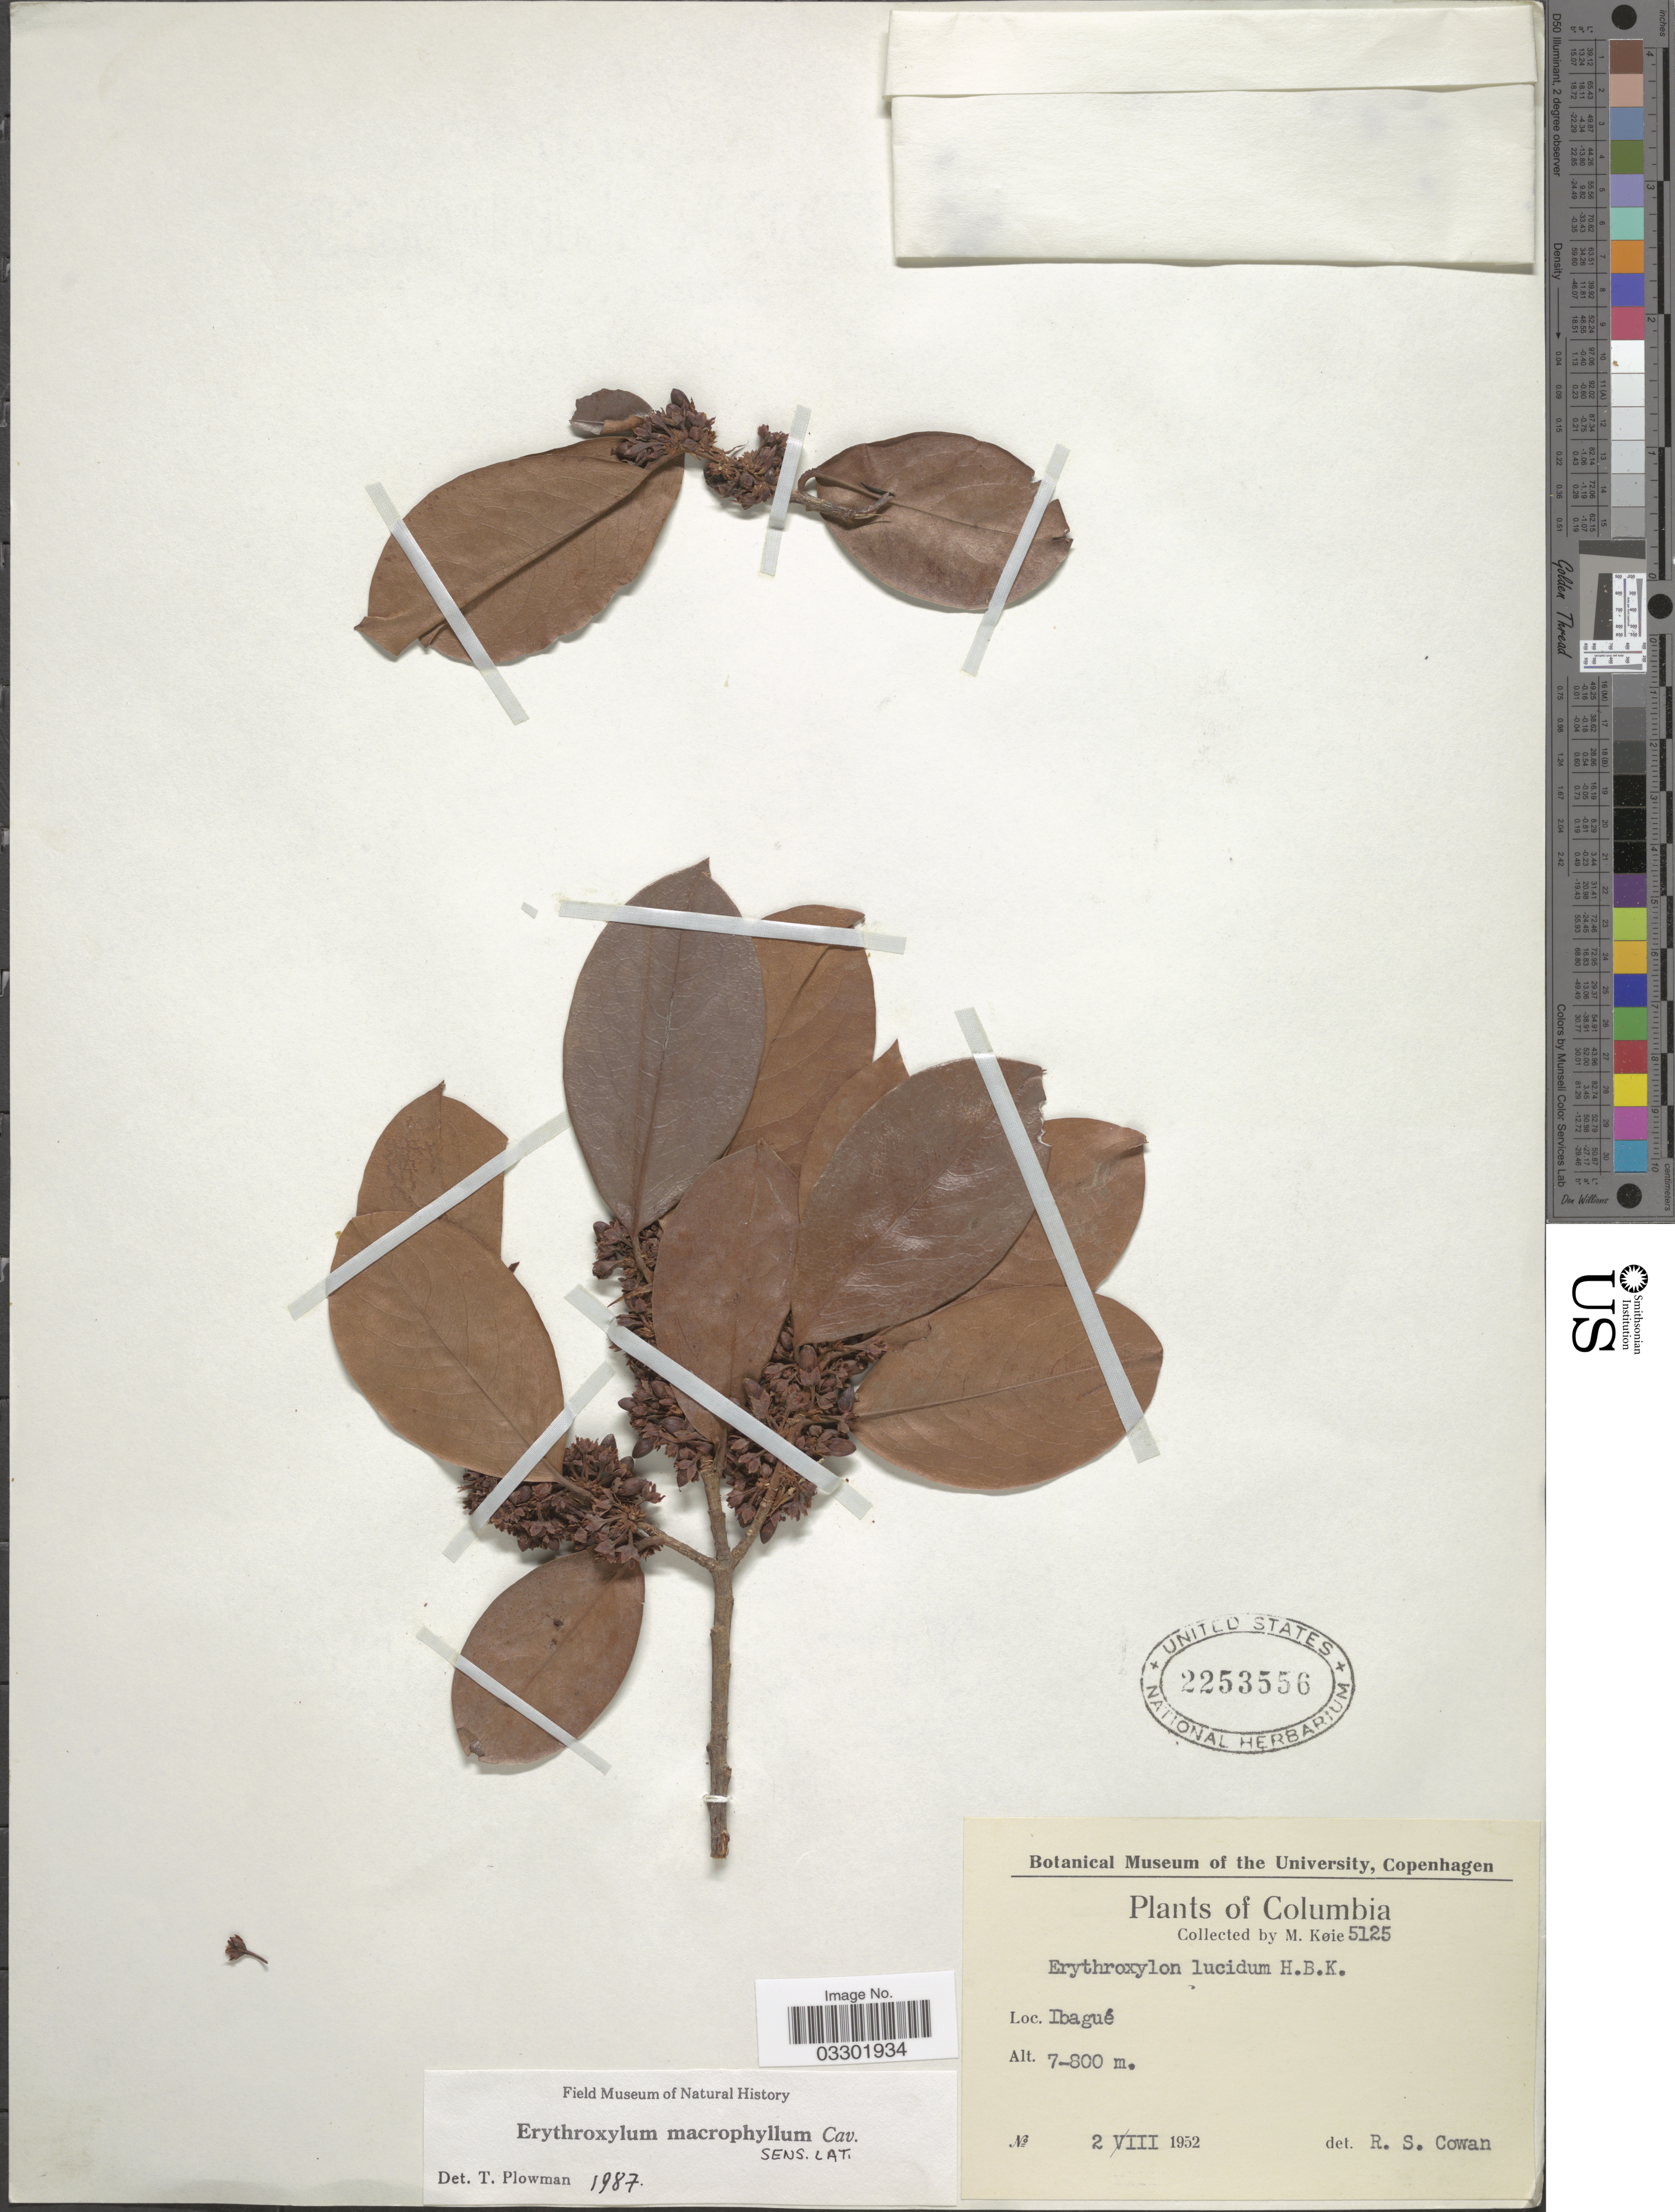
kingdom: Plantae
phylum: Tracheophyta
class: Magnoliopsida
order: Malpighiales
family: Erythroxylaceae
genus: Erythroxylum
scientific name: Erythroxylum macrophyllum var. macrophyllum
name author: Cav.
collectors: M. Köie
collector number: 5125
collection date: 1952-03-02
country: Colombia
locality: Ibagué.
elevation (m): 700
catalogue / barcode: US 2253556